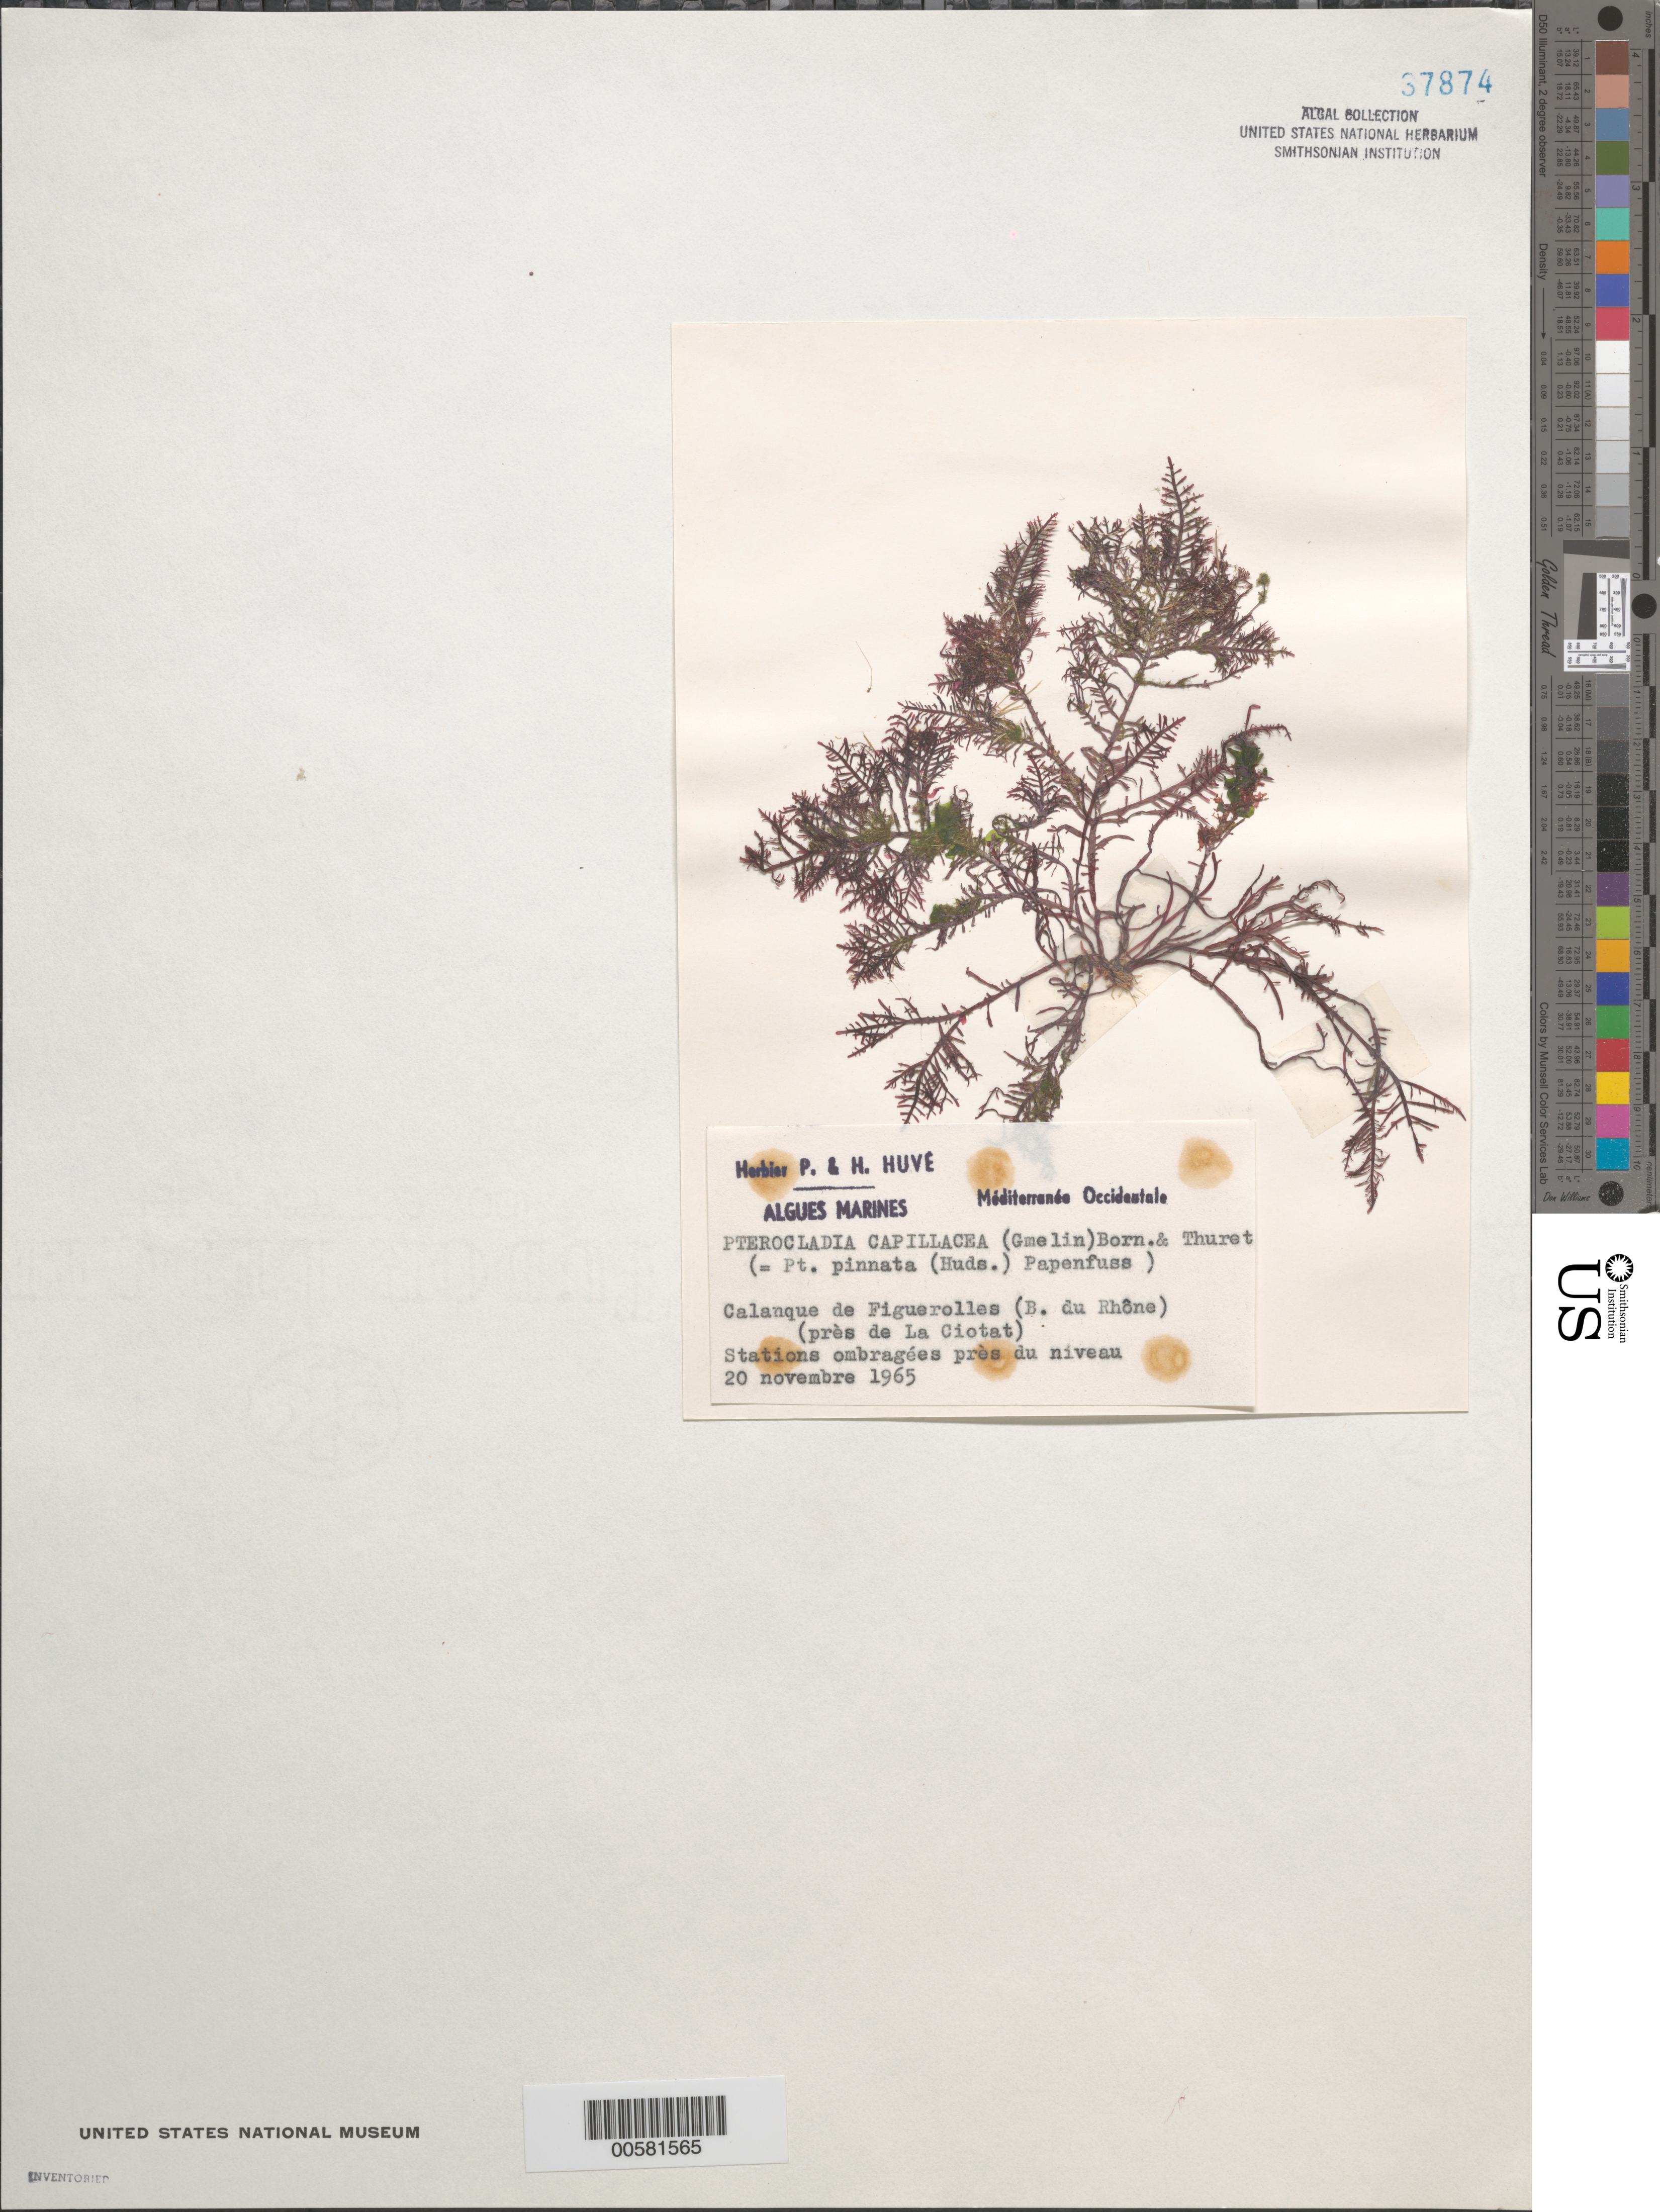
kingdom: Plantae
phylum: Rhodophyta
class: Florideophyceae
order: Gelidiales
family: Pterocladiaceae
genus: Pterocladiella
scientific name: Pterocladiella capillacea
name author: (S.G. Gmel.) Santelices & Hommers.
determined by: Algae name updating Project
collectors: P. Huve & H. Huve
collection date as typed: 20 Nov 1965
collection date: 1965-11-20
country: France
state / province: Provence-Alpes-Côte d'Azur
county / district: Bouches-du-Rhône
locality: Calanque de Figuerolles, near La Ciotat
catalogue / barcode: US 37874